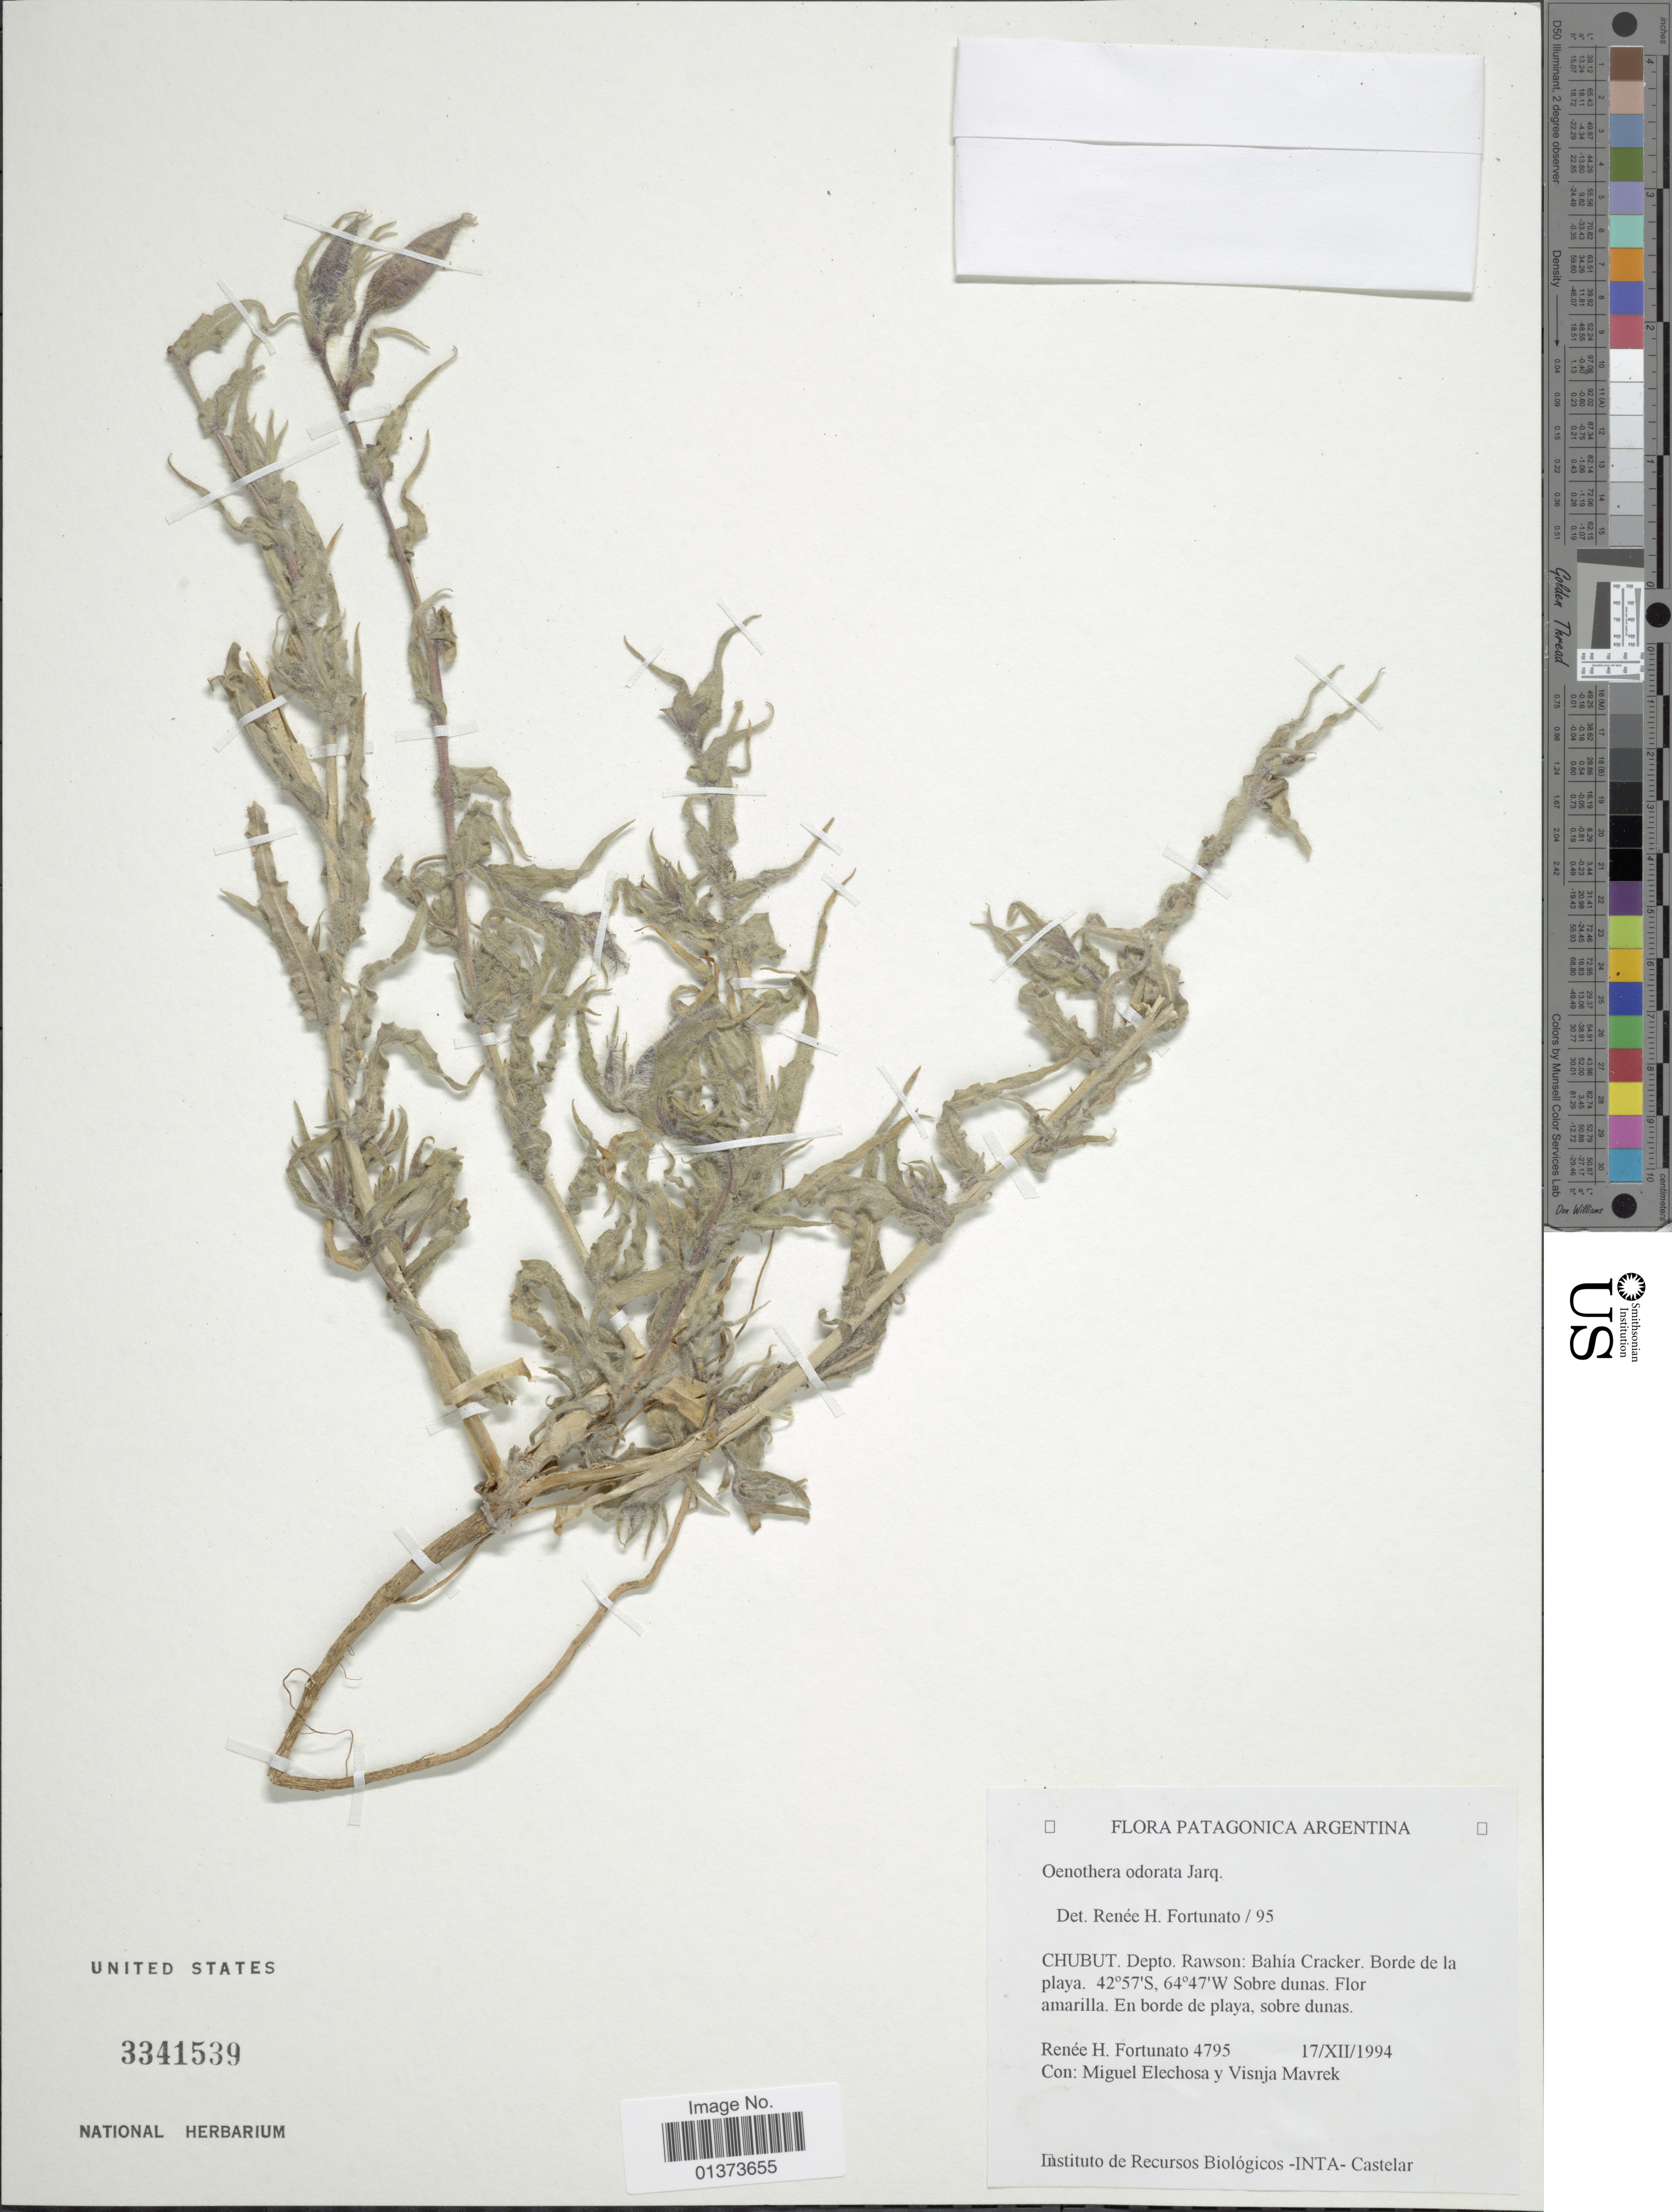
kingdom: Plantae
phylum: Tracheophyta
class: Magnoliopsida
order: Myrtales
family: Onagraceae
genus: Oenothera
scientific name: Oenothera odorata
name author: Jacq.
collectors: R. H. Fortunato, M. Elechosa & V. Mavrek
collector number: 4795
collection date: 1994-12-17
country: Argentina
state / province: Chubut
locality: Depto. Rawson: Bahia Cracker. Borde de la playa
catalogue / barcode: US 3341539